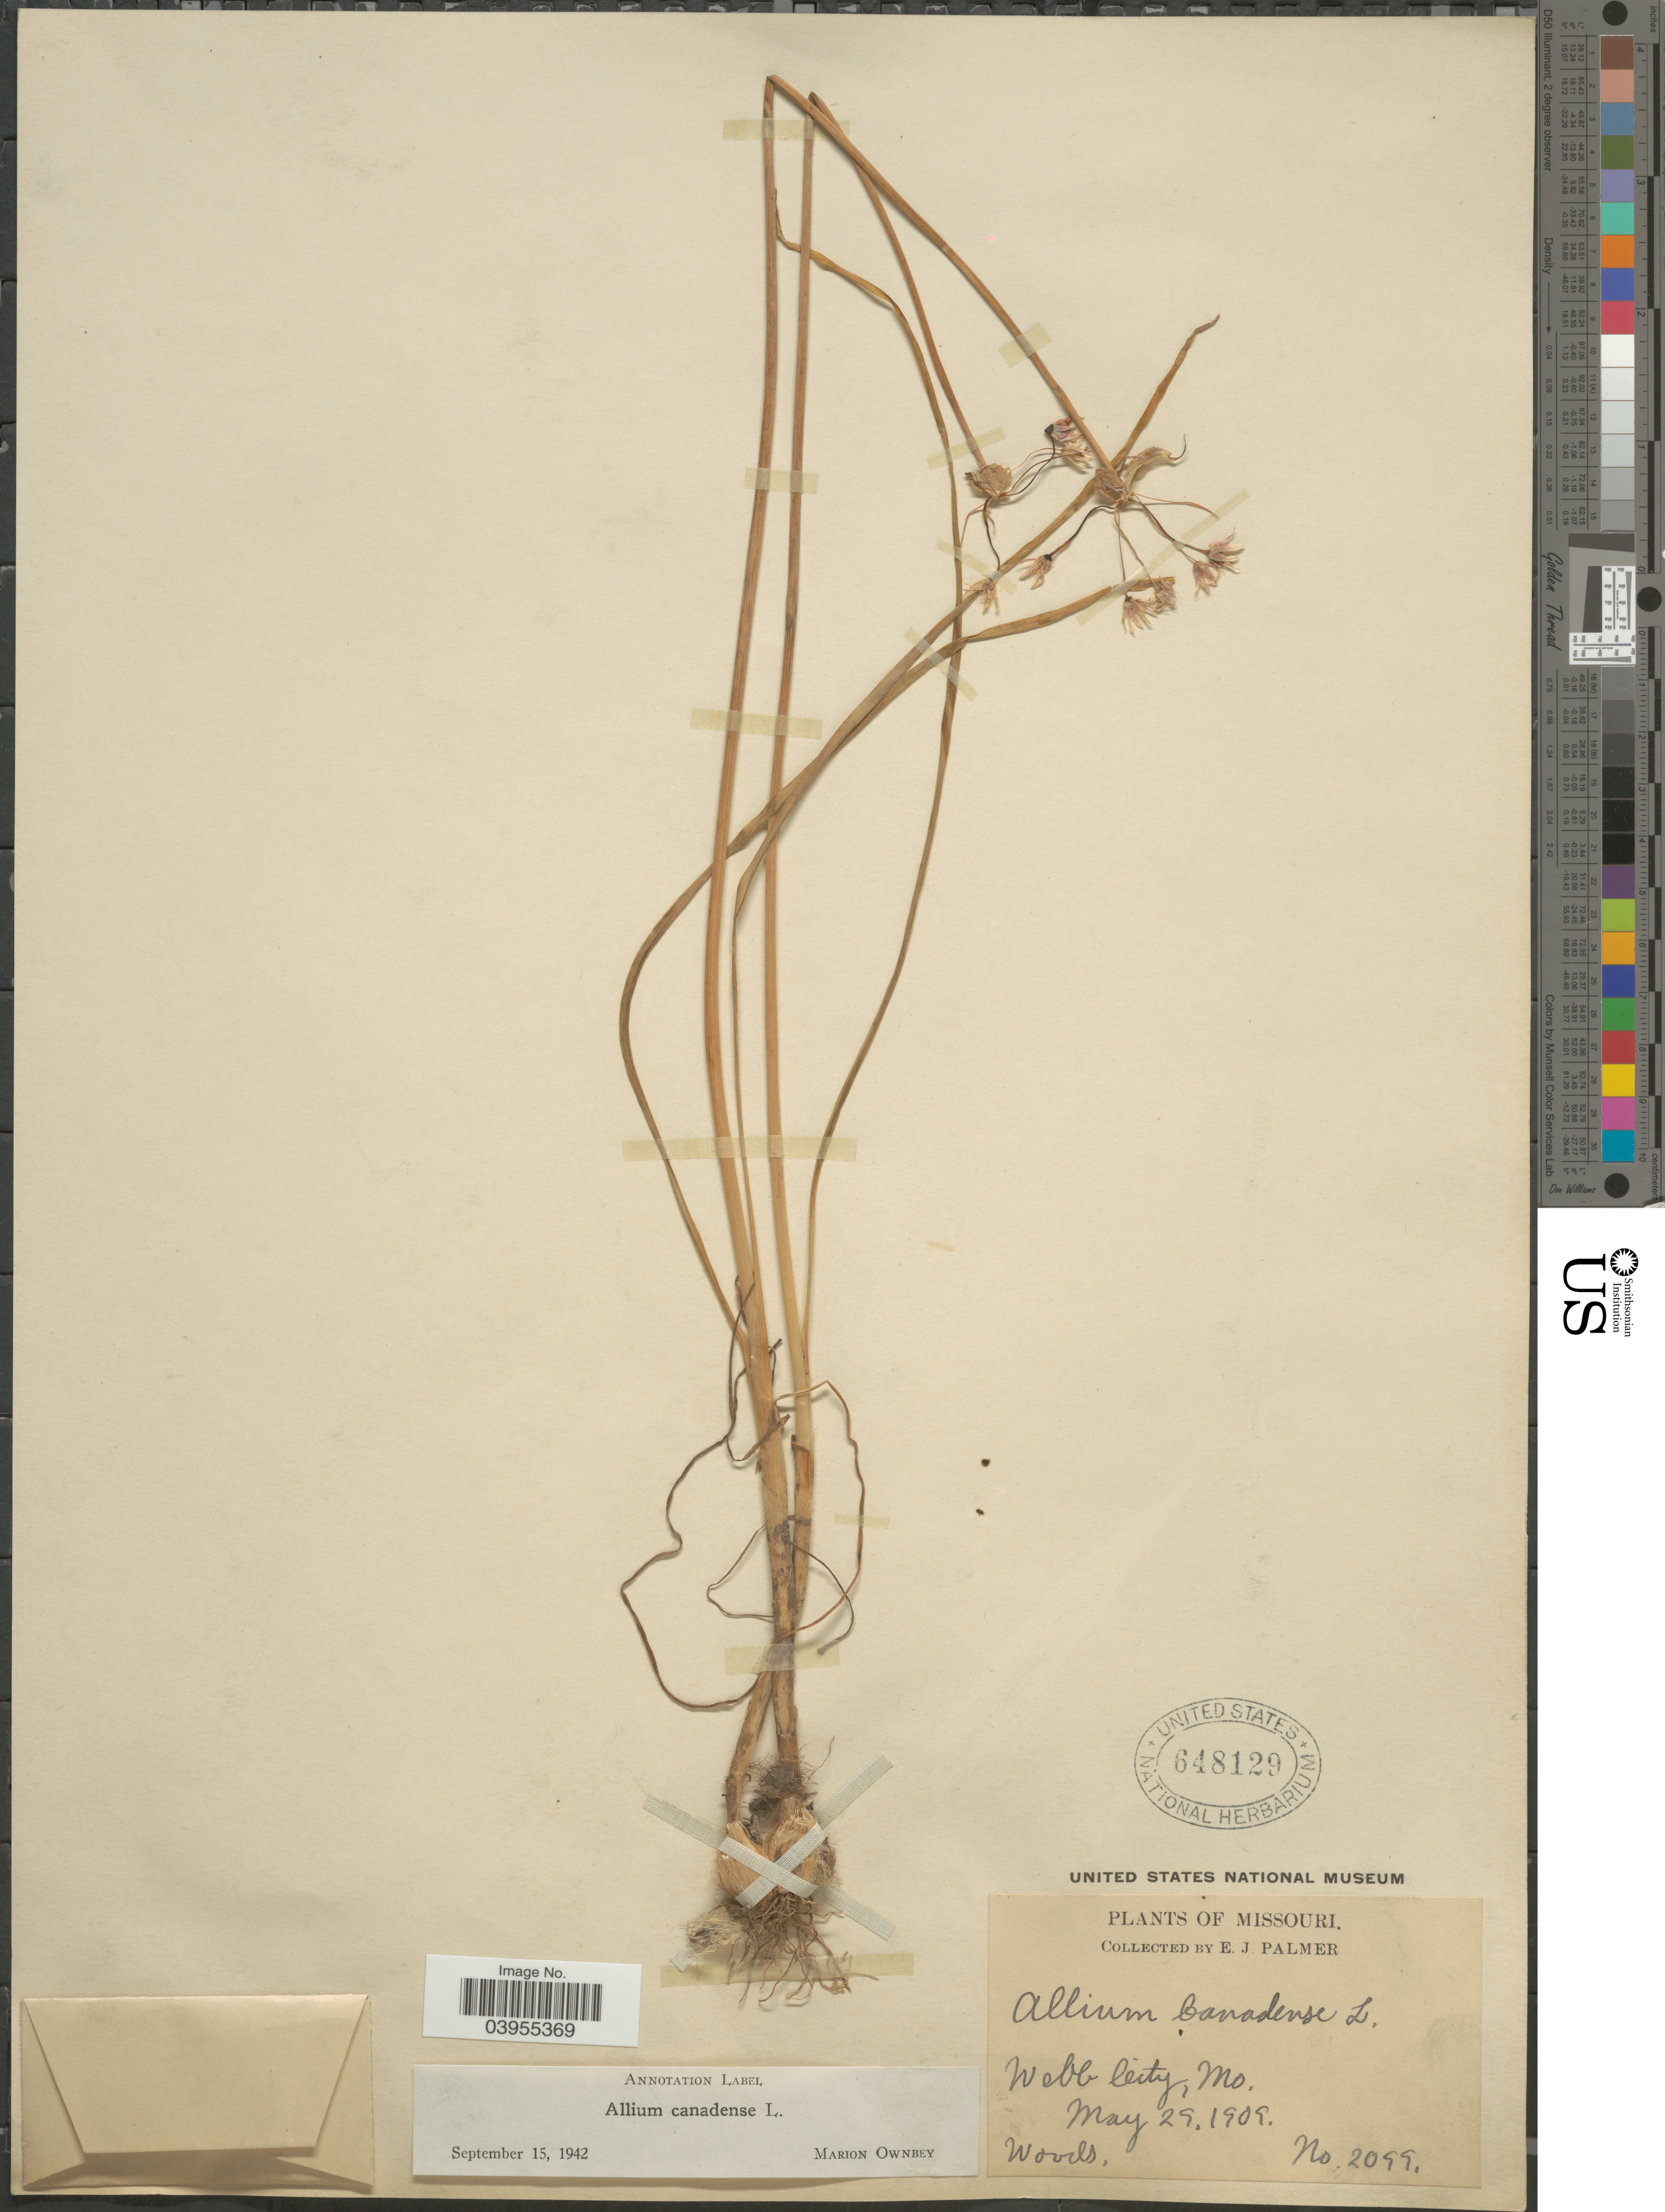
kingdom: Plantae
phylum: Tracheophyta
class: Liliopsida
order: Asparagales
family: Amaryllidaceae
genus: Allium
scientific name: Allium canadense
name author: L.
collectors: E. J. Palmer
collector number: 2099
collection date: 1909-05-29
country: United States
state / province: Missouri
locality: Webb City.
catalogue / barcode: US 648129